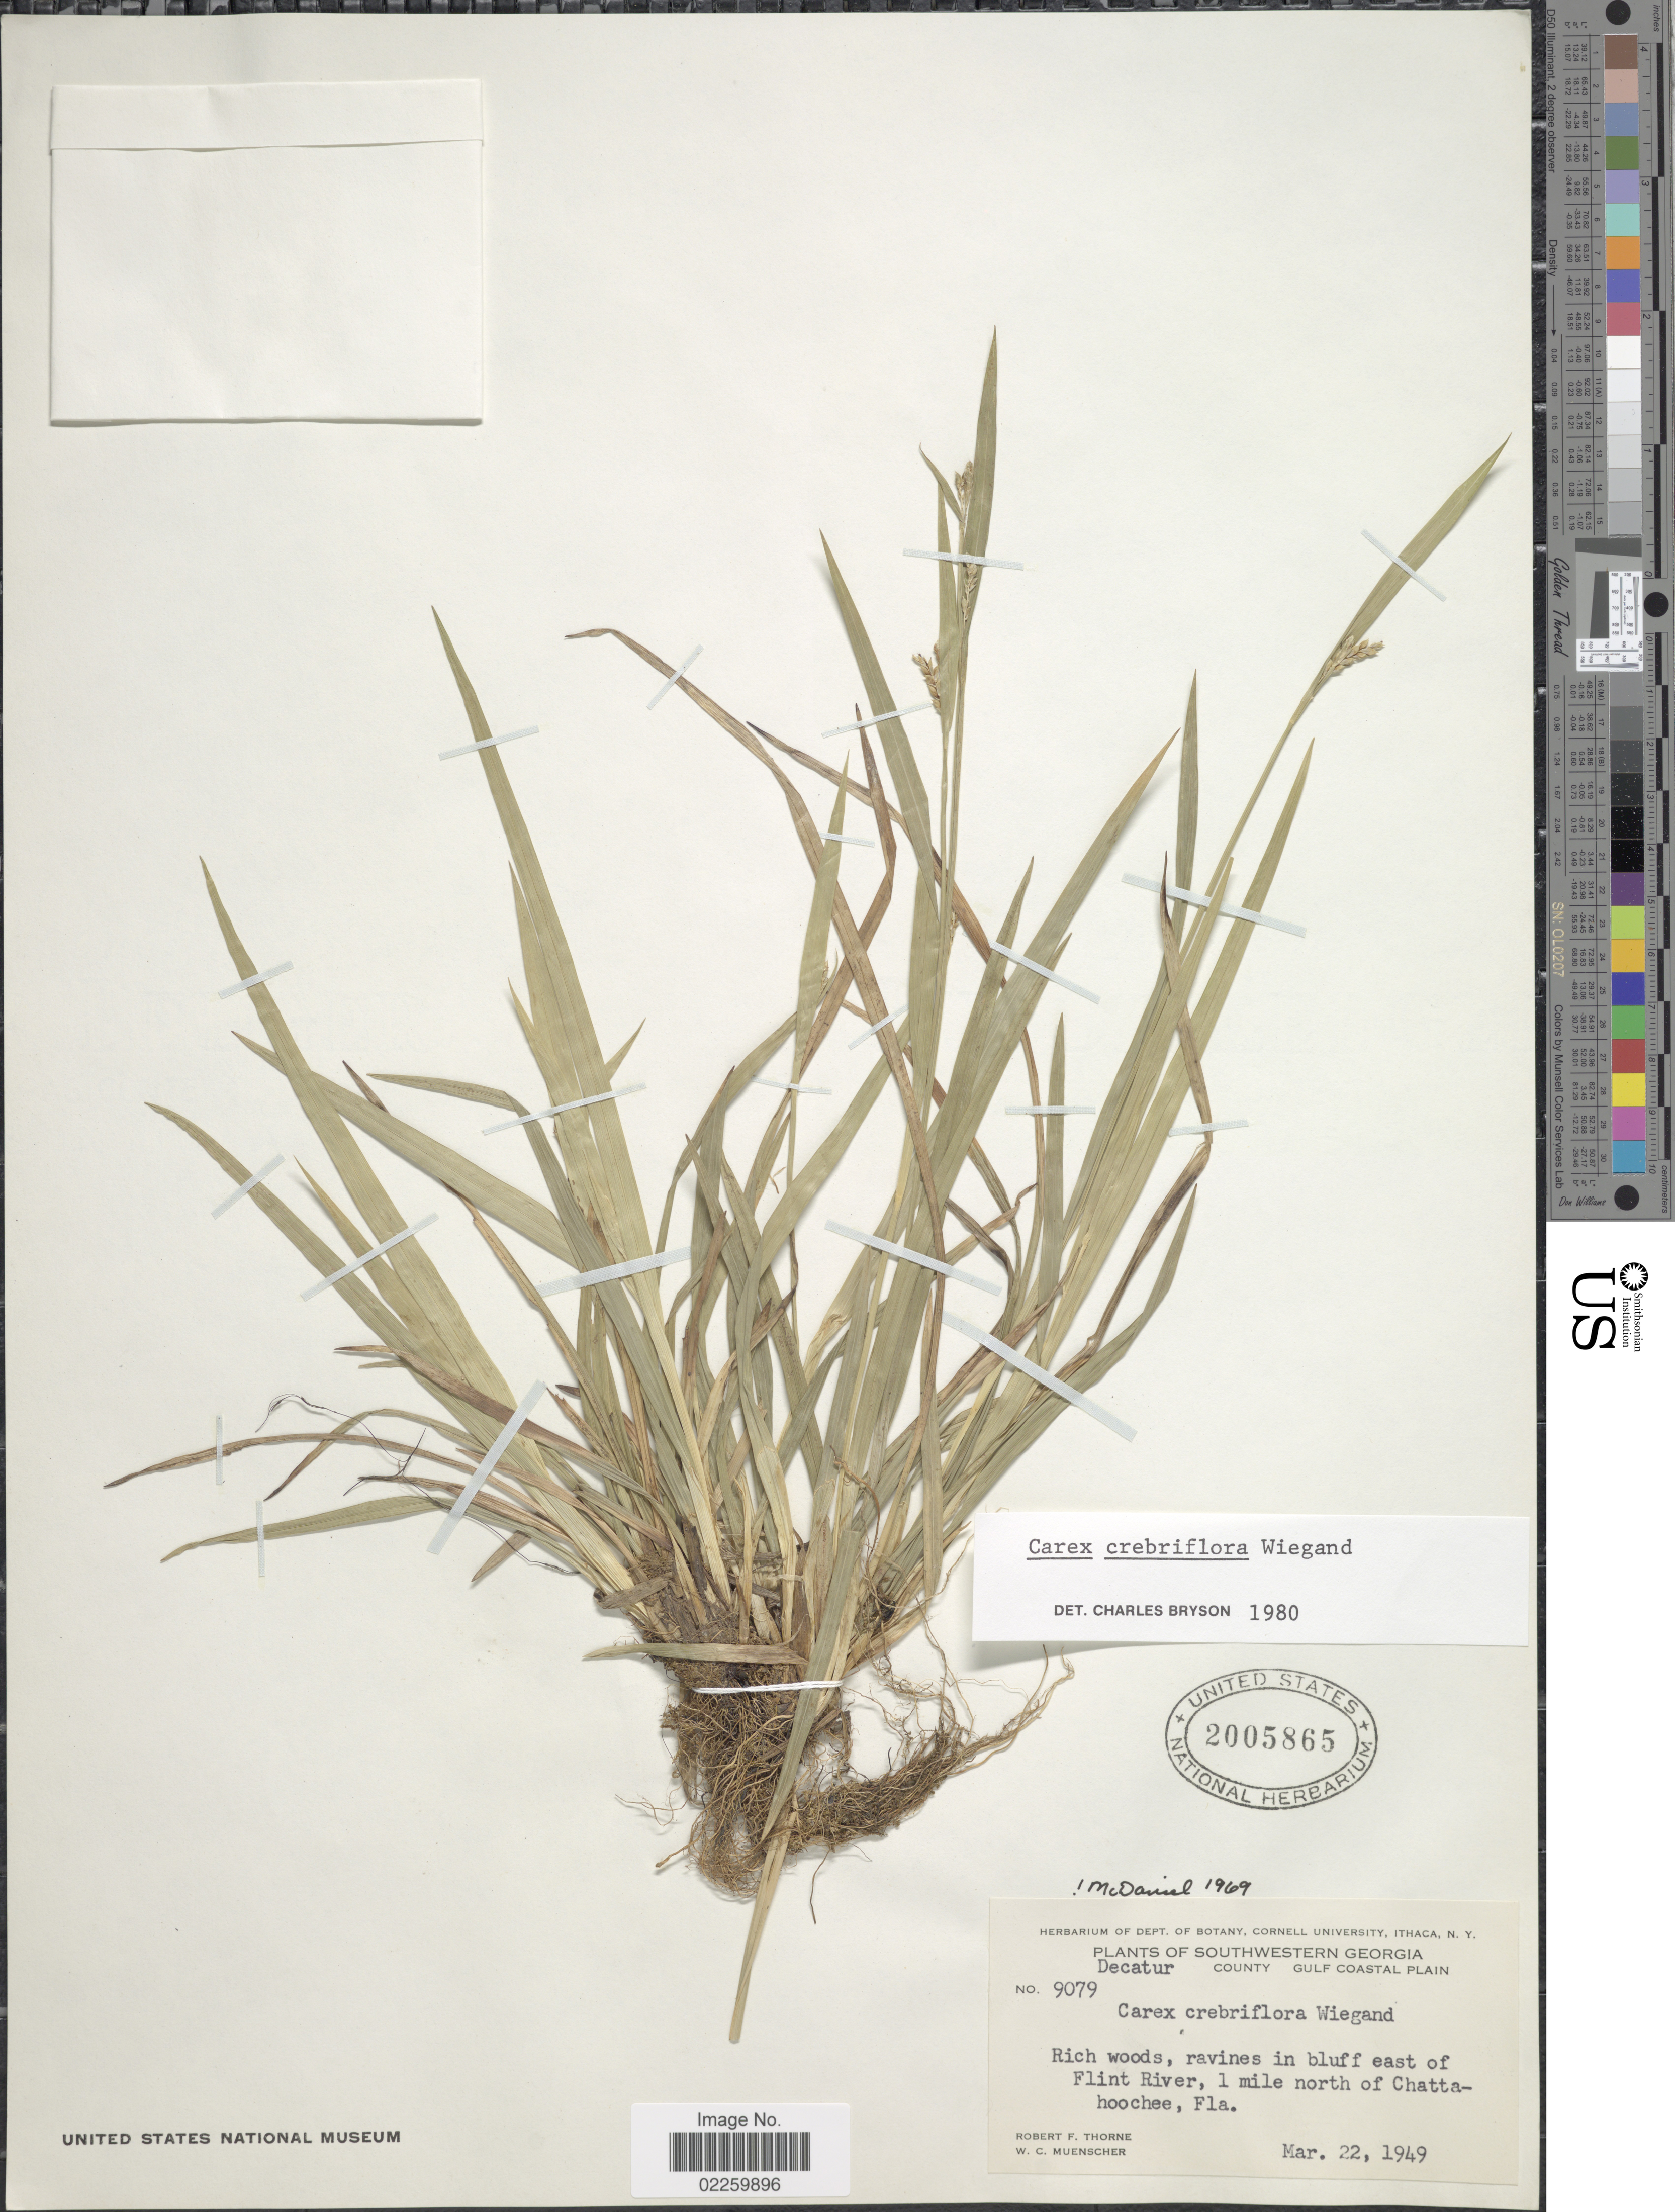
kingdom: Plantae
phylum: Tracheophyta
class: Liliopsida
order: Poales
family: Cyperaceae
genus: Carex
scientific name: Carex crebriflora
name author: Wiegand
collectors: R. F. Thorne & W. Muenscher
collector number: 9079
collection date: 1949-03-22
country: United States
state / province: Florida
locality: Southwestern Georgiam Decatur County, Gulf Coastal Plain, Rich woods, ravines in bluff east of Flint River, 1 mile north of Chattahoochee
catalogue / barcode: US 2005865